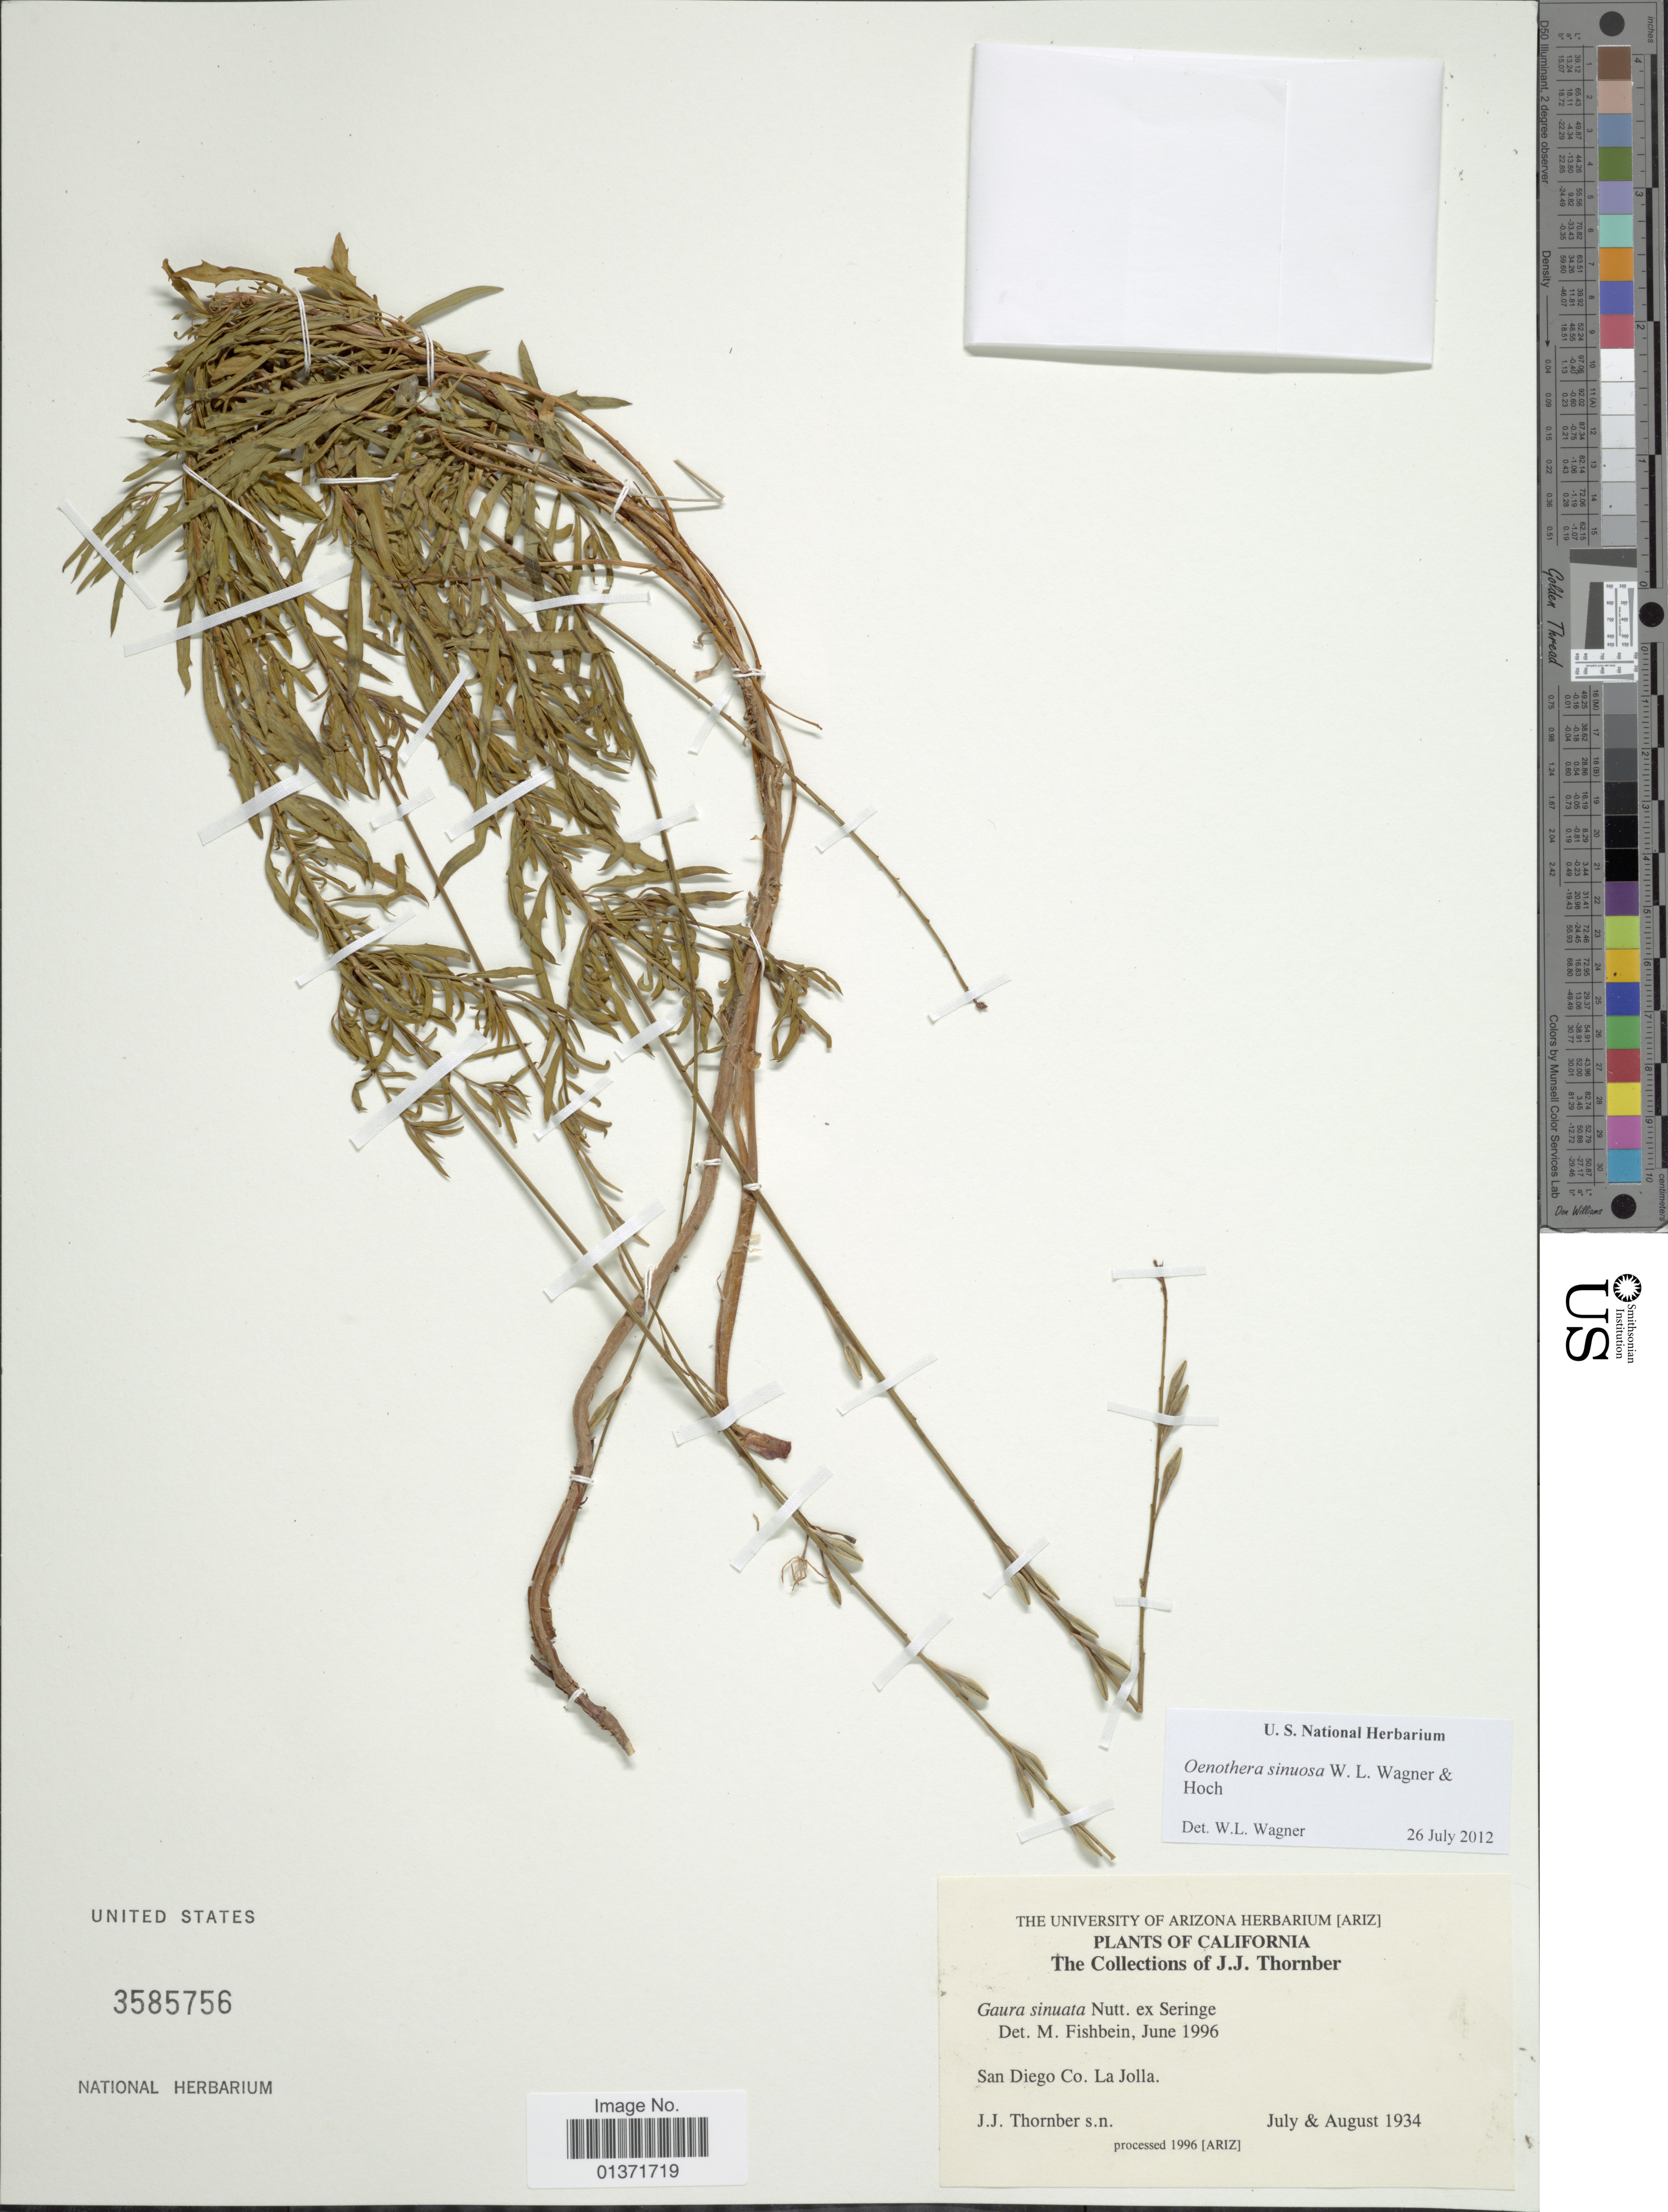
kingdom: Plantae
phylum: Tracheophyta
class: Magnoliopsida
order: Myrtales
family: Onagraceae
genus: Oenothera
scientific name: Oenothera sinuosa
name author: Nutt. ex Ser.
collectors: J. Thornber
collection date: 1934-07,1934-08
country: United States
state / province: California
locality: Sa Diego Co. La Jolla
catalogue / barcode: US 3585756